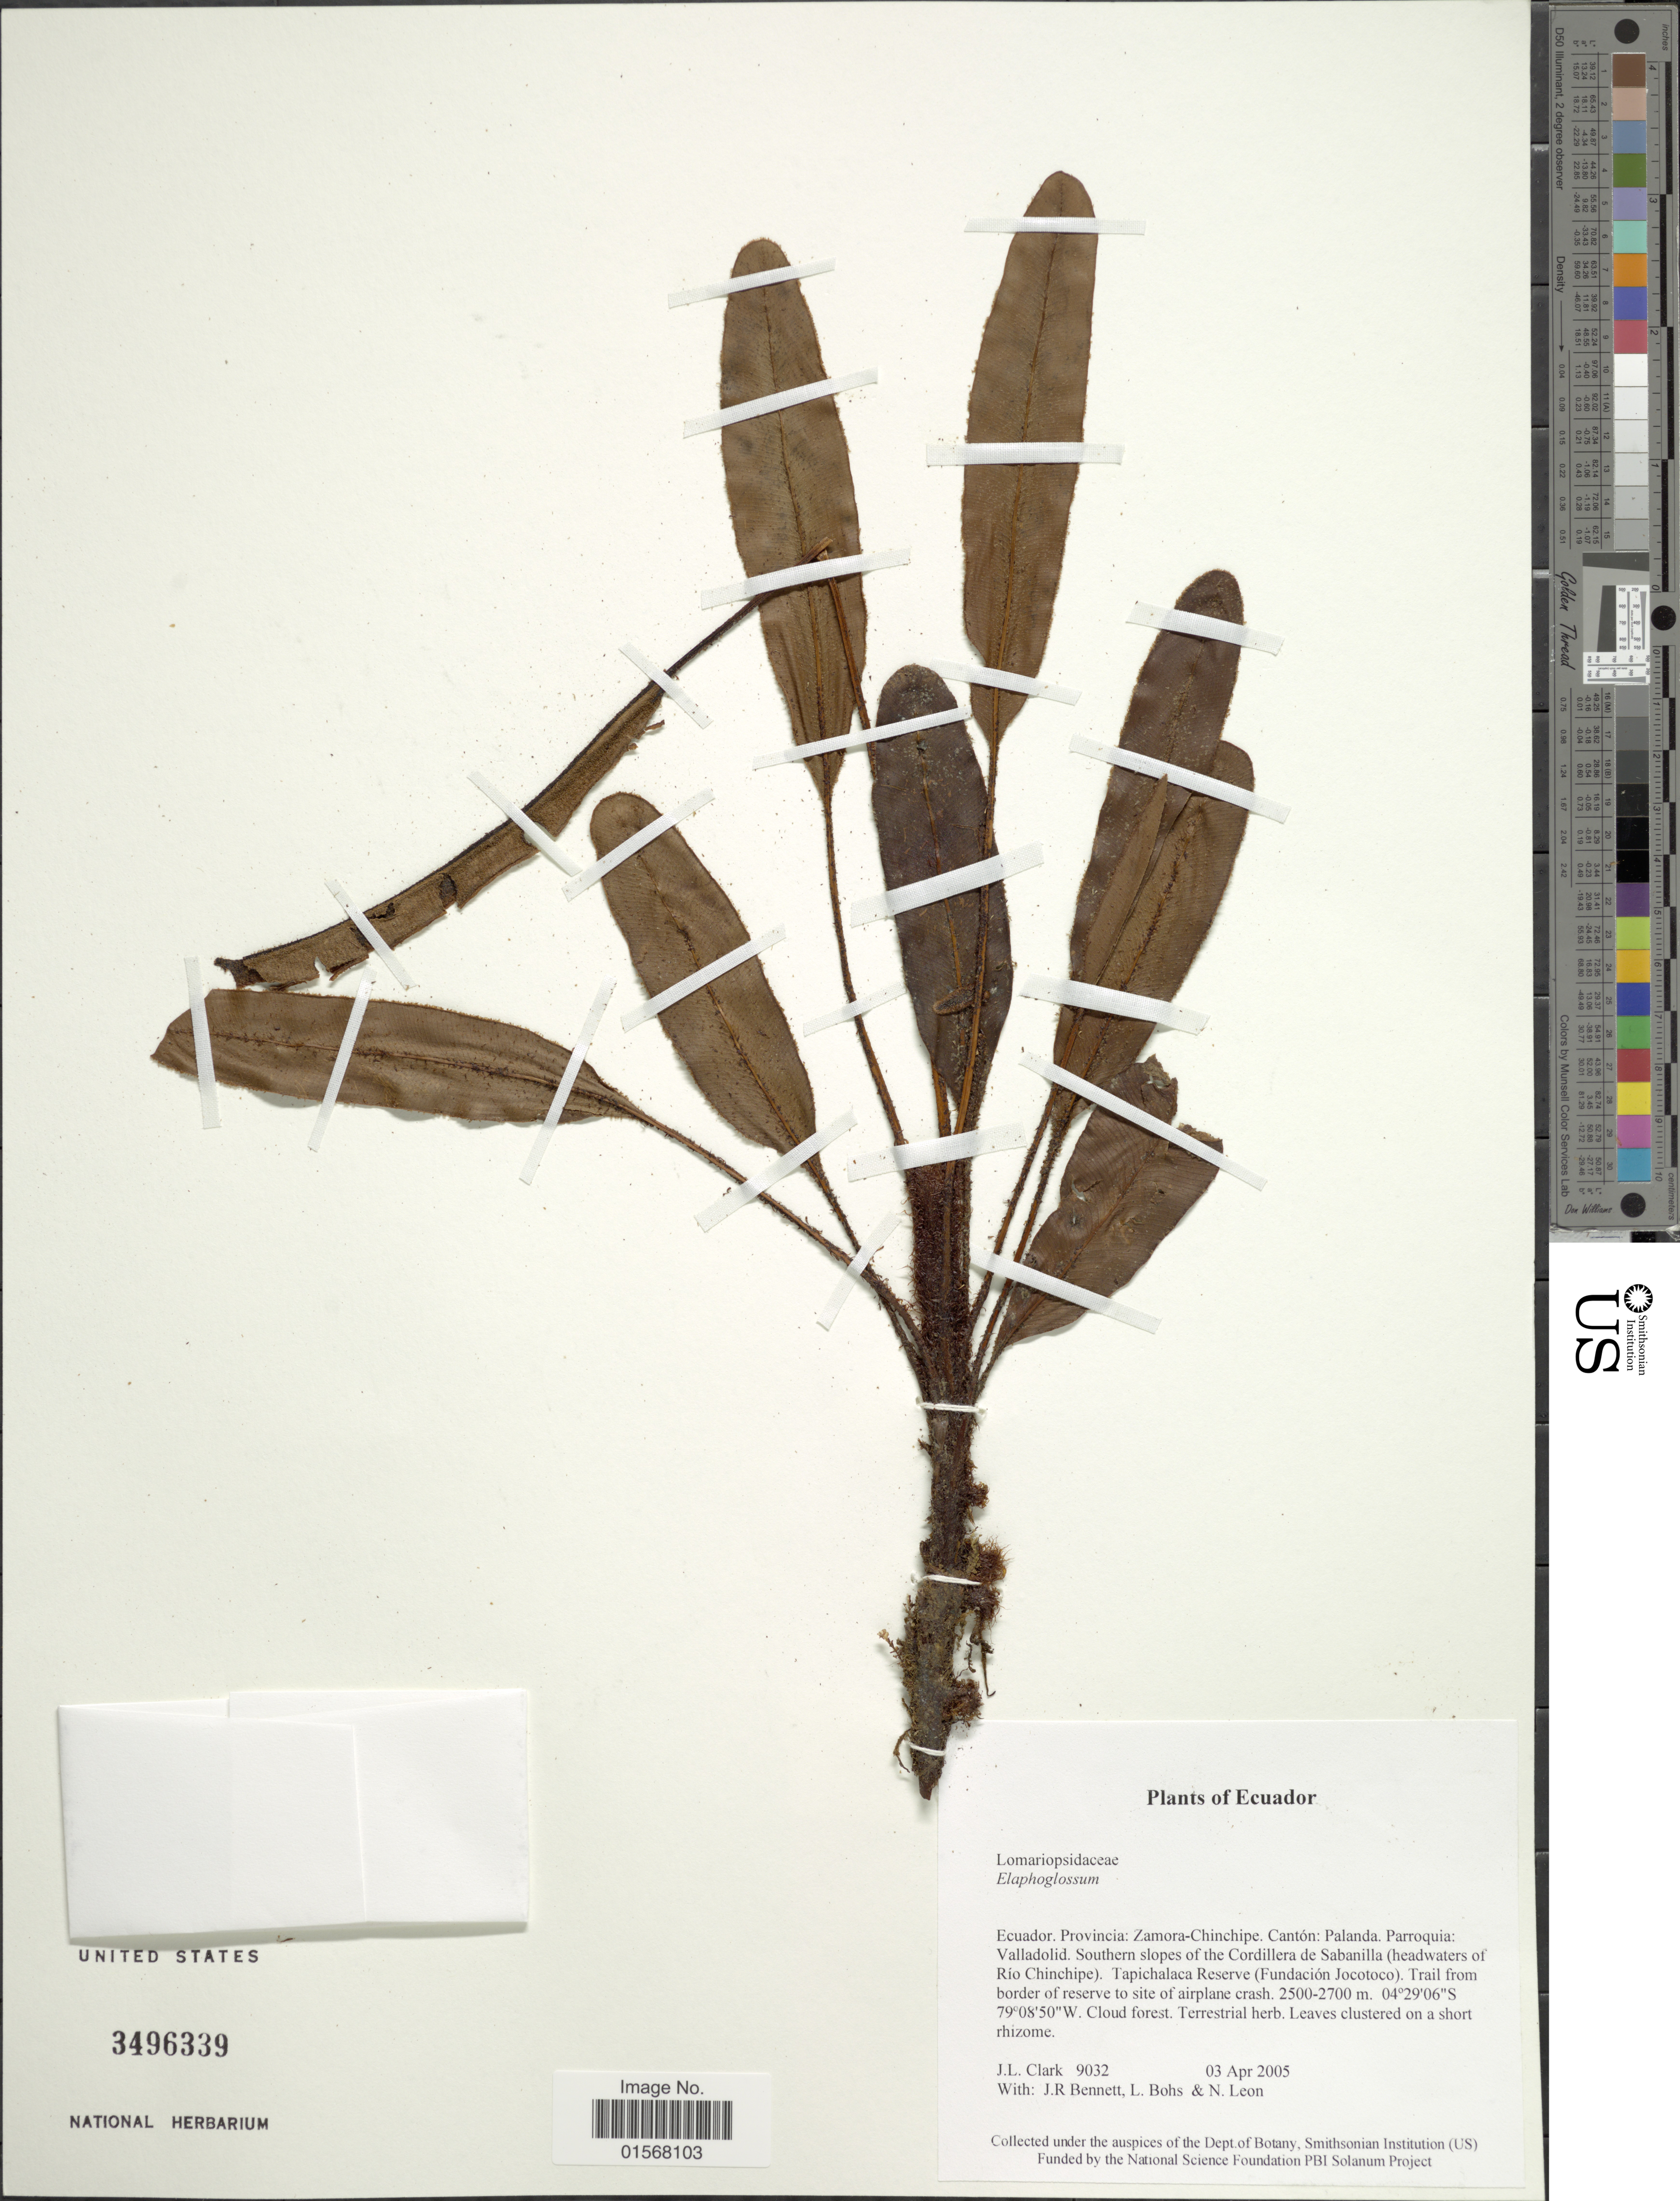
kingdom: Plantae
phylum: Tracheophyta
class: Polypodiopsida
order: Polypodiales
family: Dryopteridaceae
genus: Elaphoglossum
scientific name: Elaphoglossum sp.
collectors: J. L. Clark, J. R. Bennett, L. A. Bohs & N. Leon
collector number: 9032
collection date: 2005-04-03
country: Ecuador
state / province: Zamora-Chinchipe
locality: Ecuador, Provincia: Zamora-Chinchipe, Canton: Palanda, Parroquia: Valladodid, Southern slopes of the Cordillera de Sabanilla (headwaters of Rio Chinchipe) Tapichalaca Reserve (Fundacion Jocotoco)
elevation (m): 2500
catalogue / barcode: US 3496339